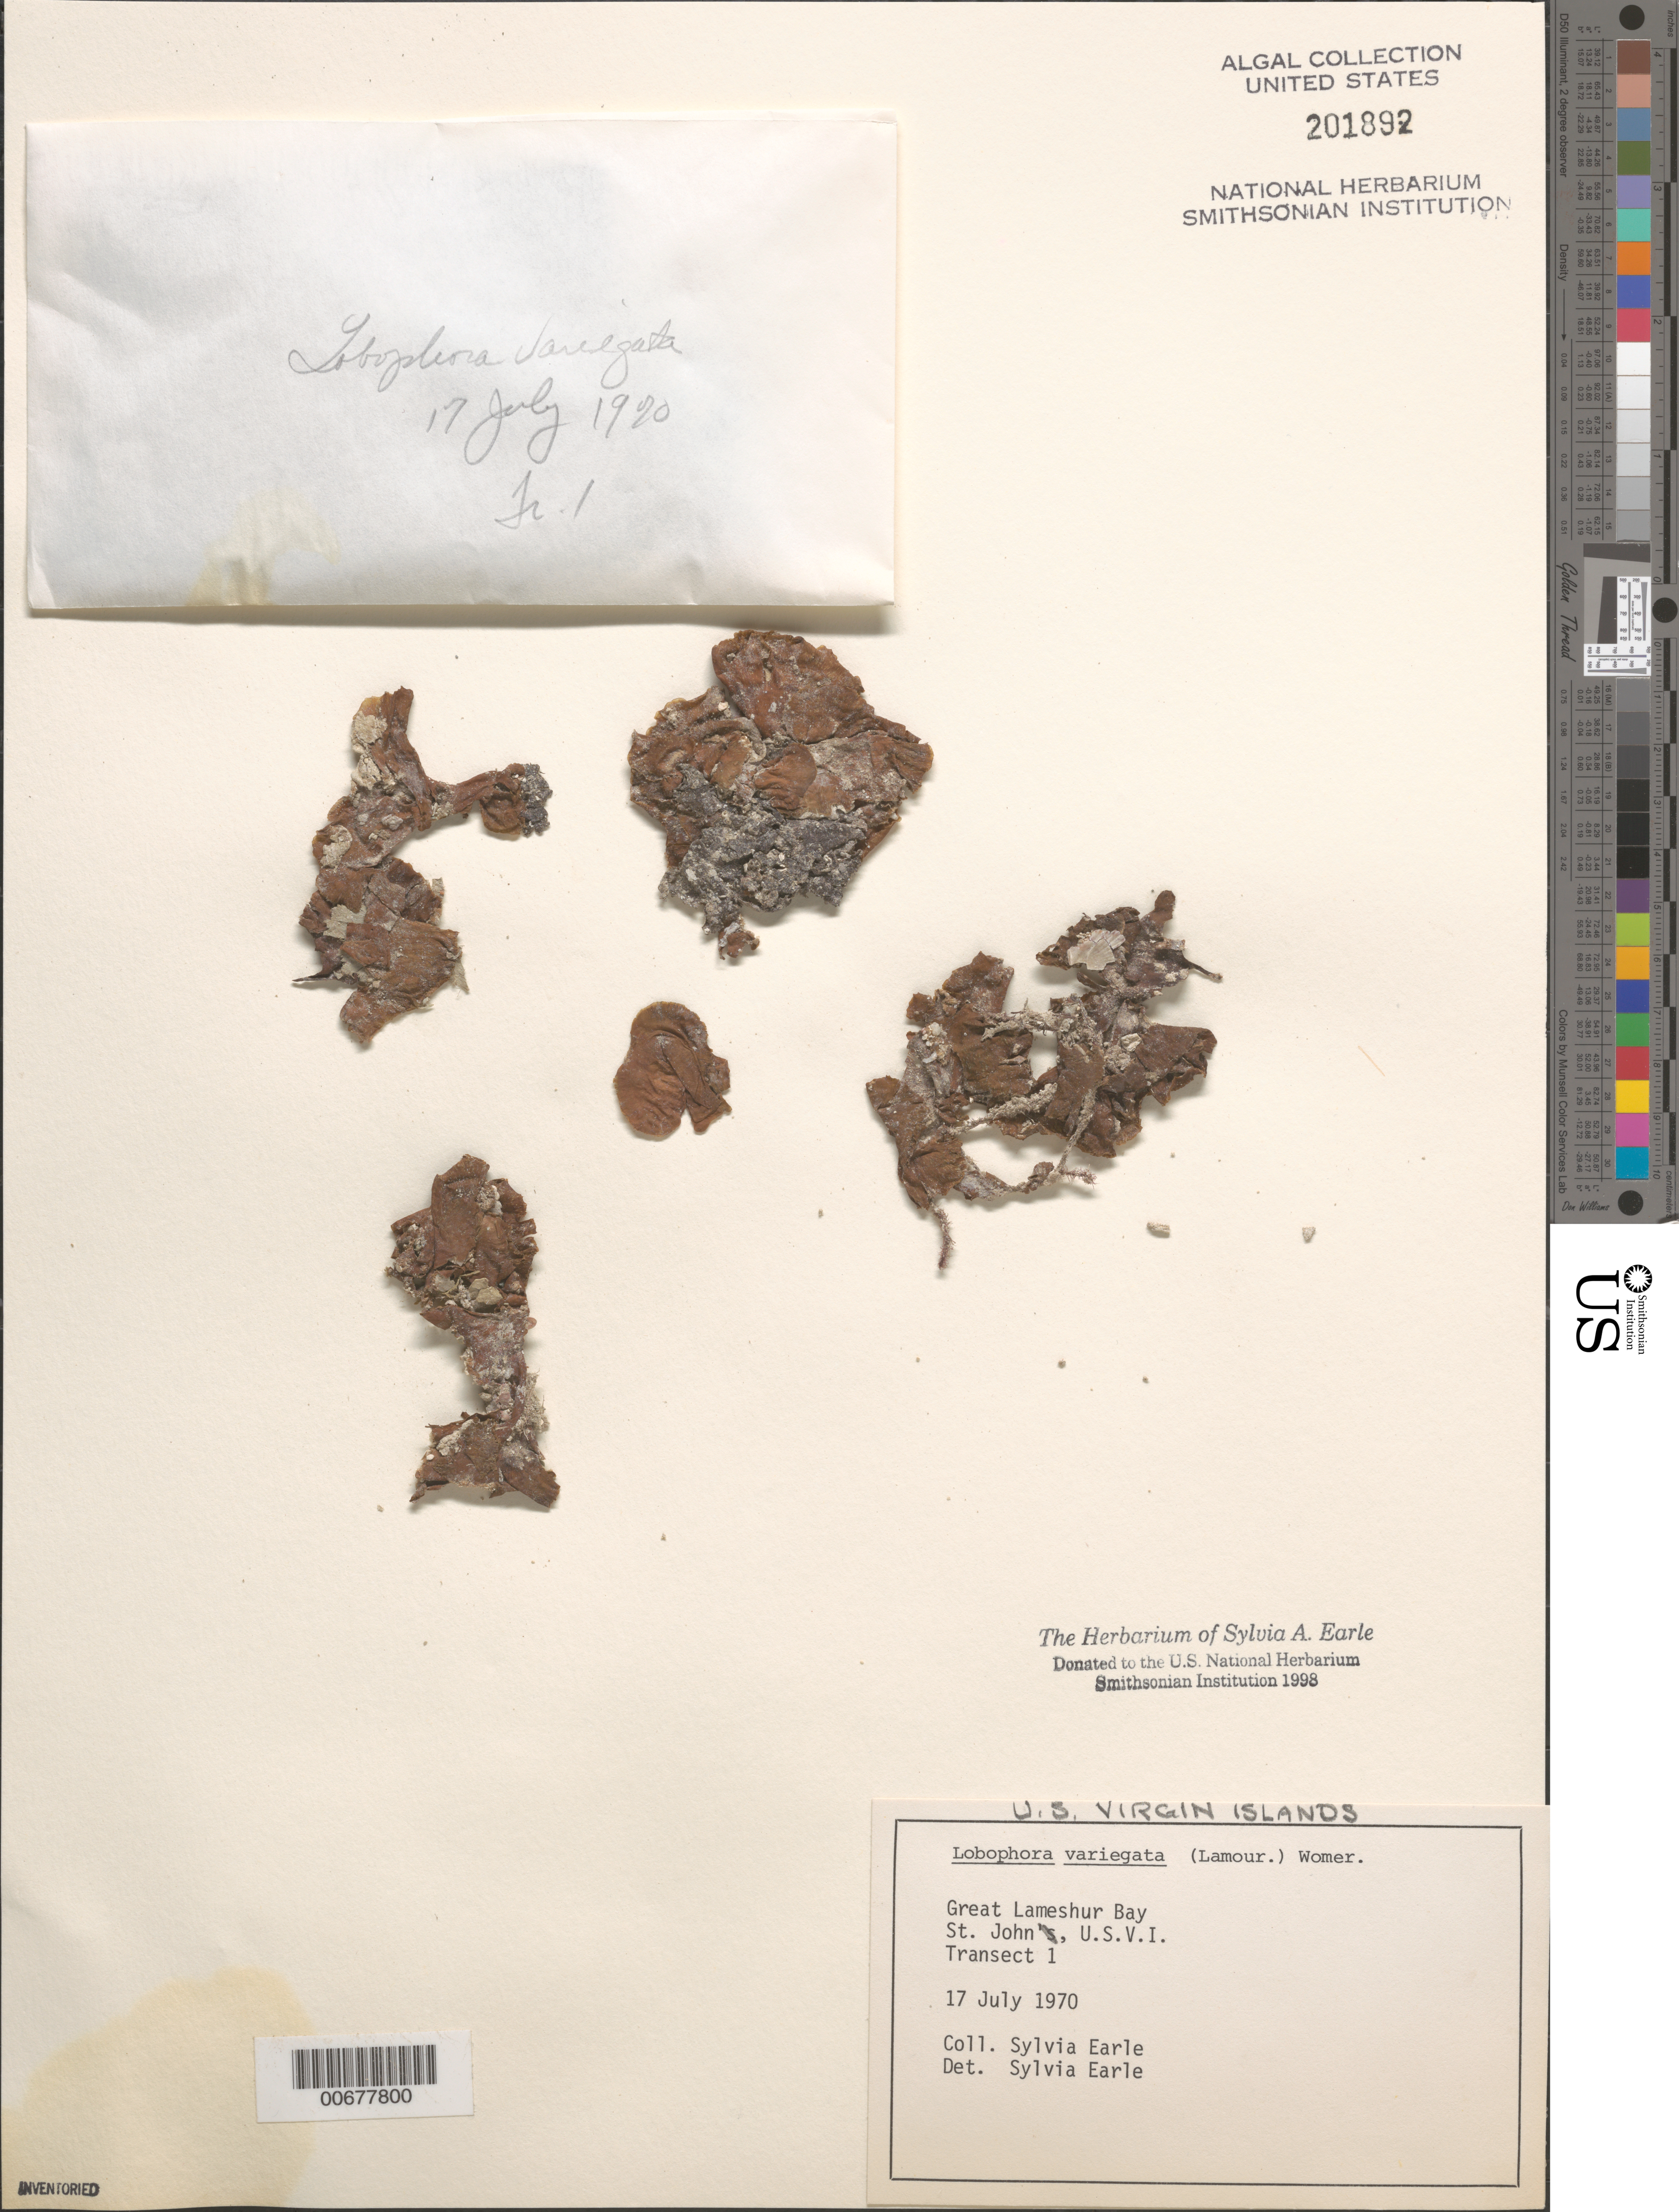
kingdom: Chromista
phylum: Ochrophyta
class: Phaeophyceae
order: Dictyotales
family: Dictyotaceae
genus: Lobophora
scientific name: Lobophora variegata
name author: (J.V.Lamouroux) Womersley & E.C. Oliveira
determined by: Earle, S. A.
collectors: S. A. Earle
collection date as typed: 17 Jul 1970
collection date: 1970-07-17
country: U.S. Virgin Islands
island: St. John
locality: Great Lameshur Bay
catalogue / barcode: US 201892